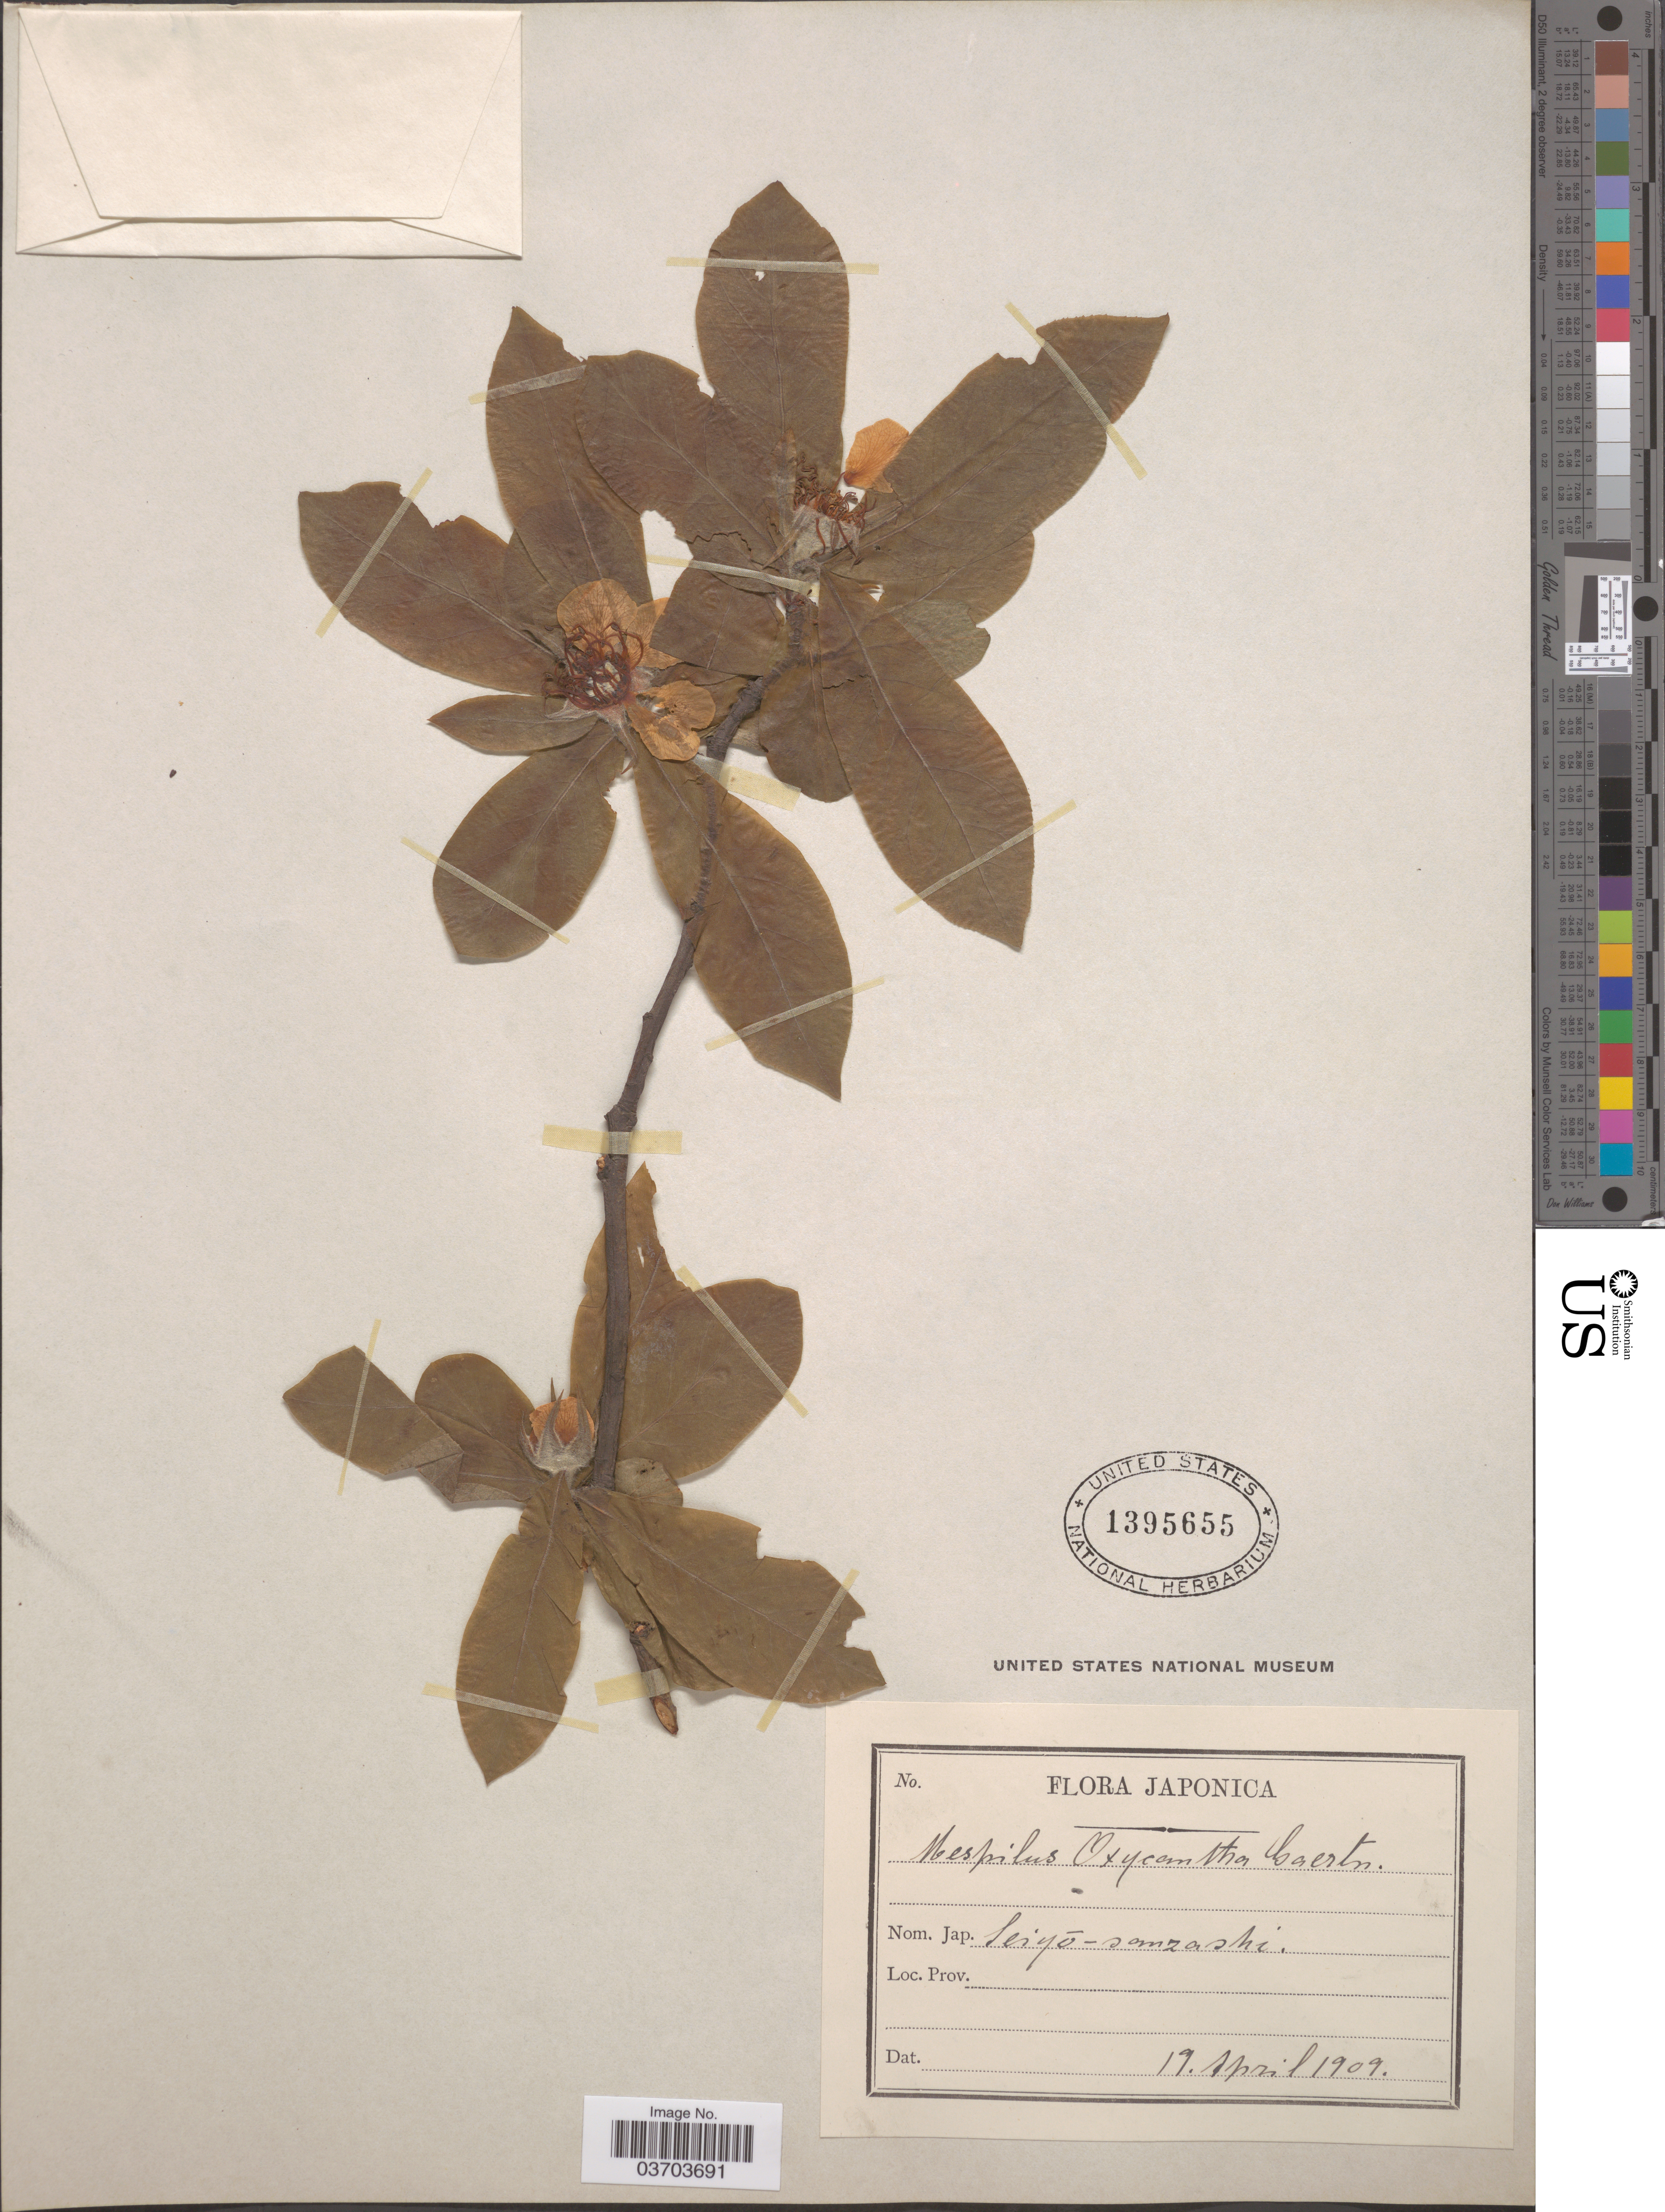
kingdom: Plantae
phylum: Tracheophyta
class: Magnoliopsida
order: Rosales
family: Rosaceae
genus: Crataegus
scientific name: Crataegus germanica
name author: (L.) Kuntze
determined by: Strong, Mark T., (BOT), Smithsonian Institution - National Museum of Natural History (UNITED STATES)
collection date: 1909-04-17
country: Japan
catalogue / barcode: US 1395655